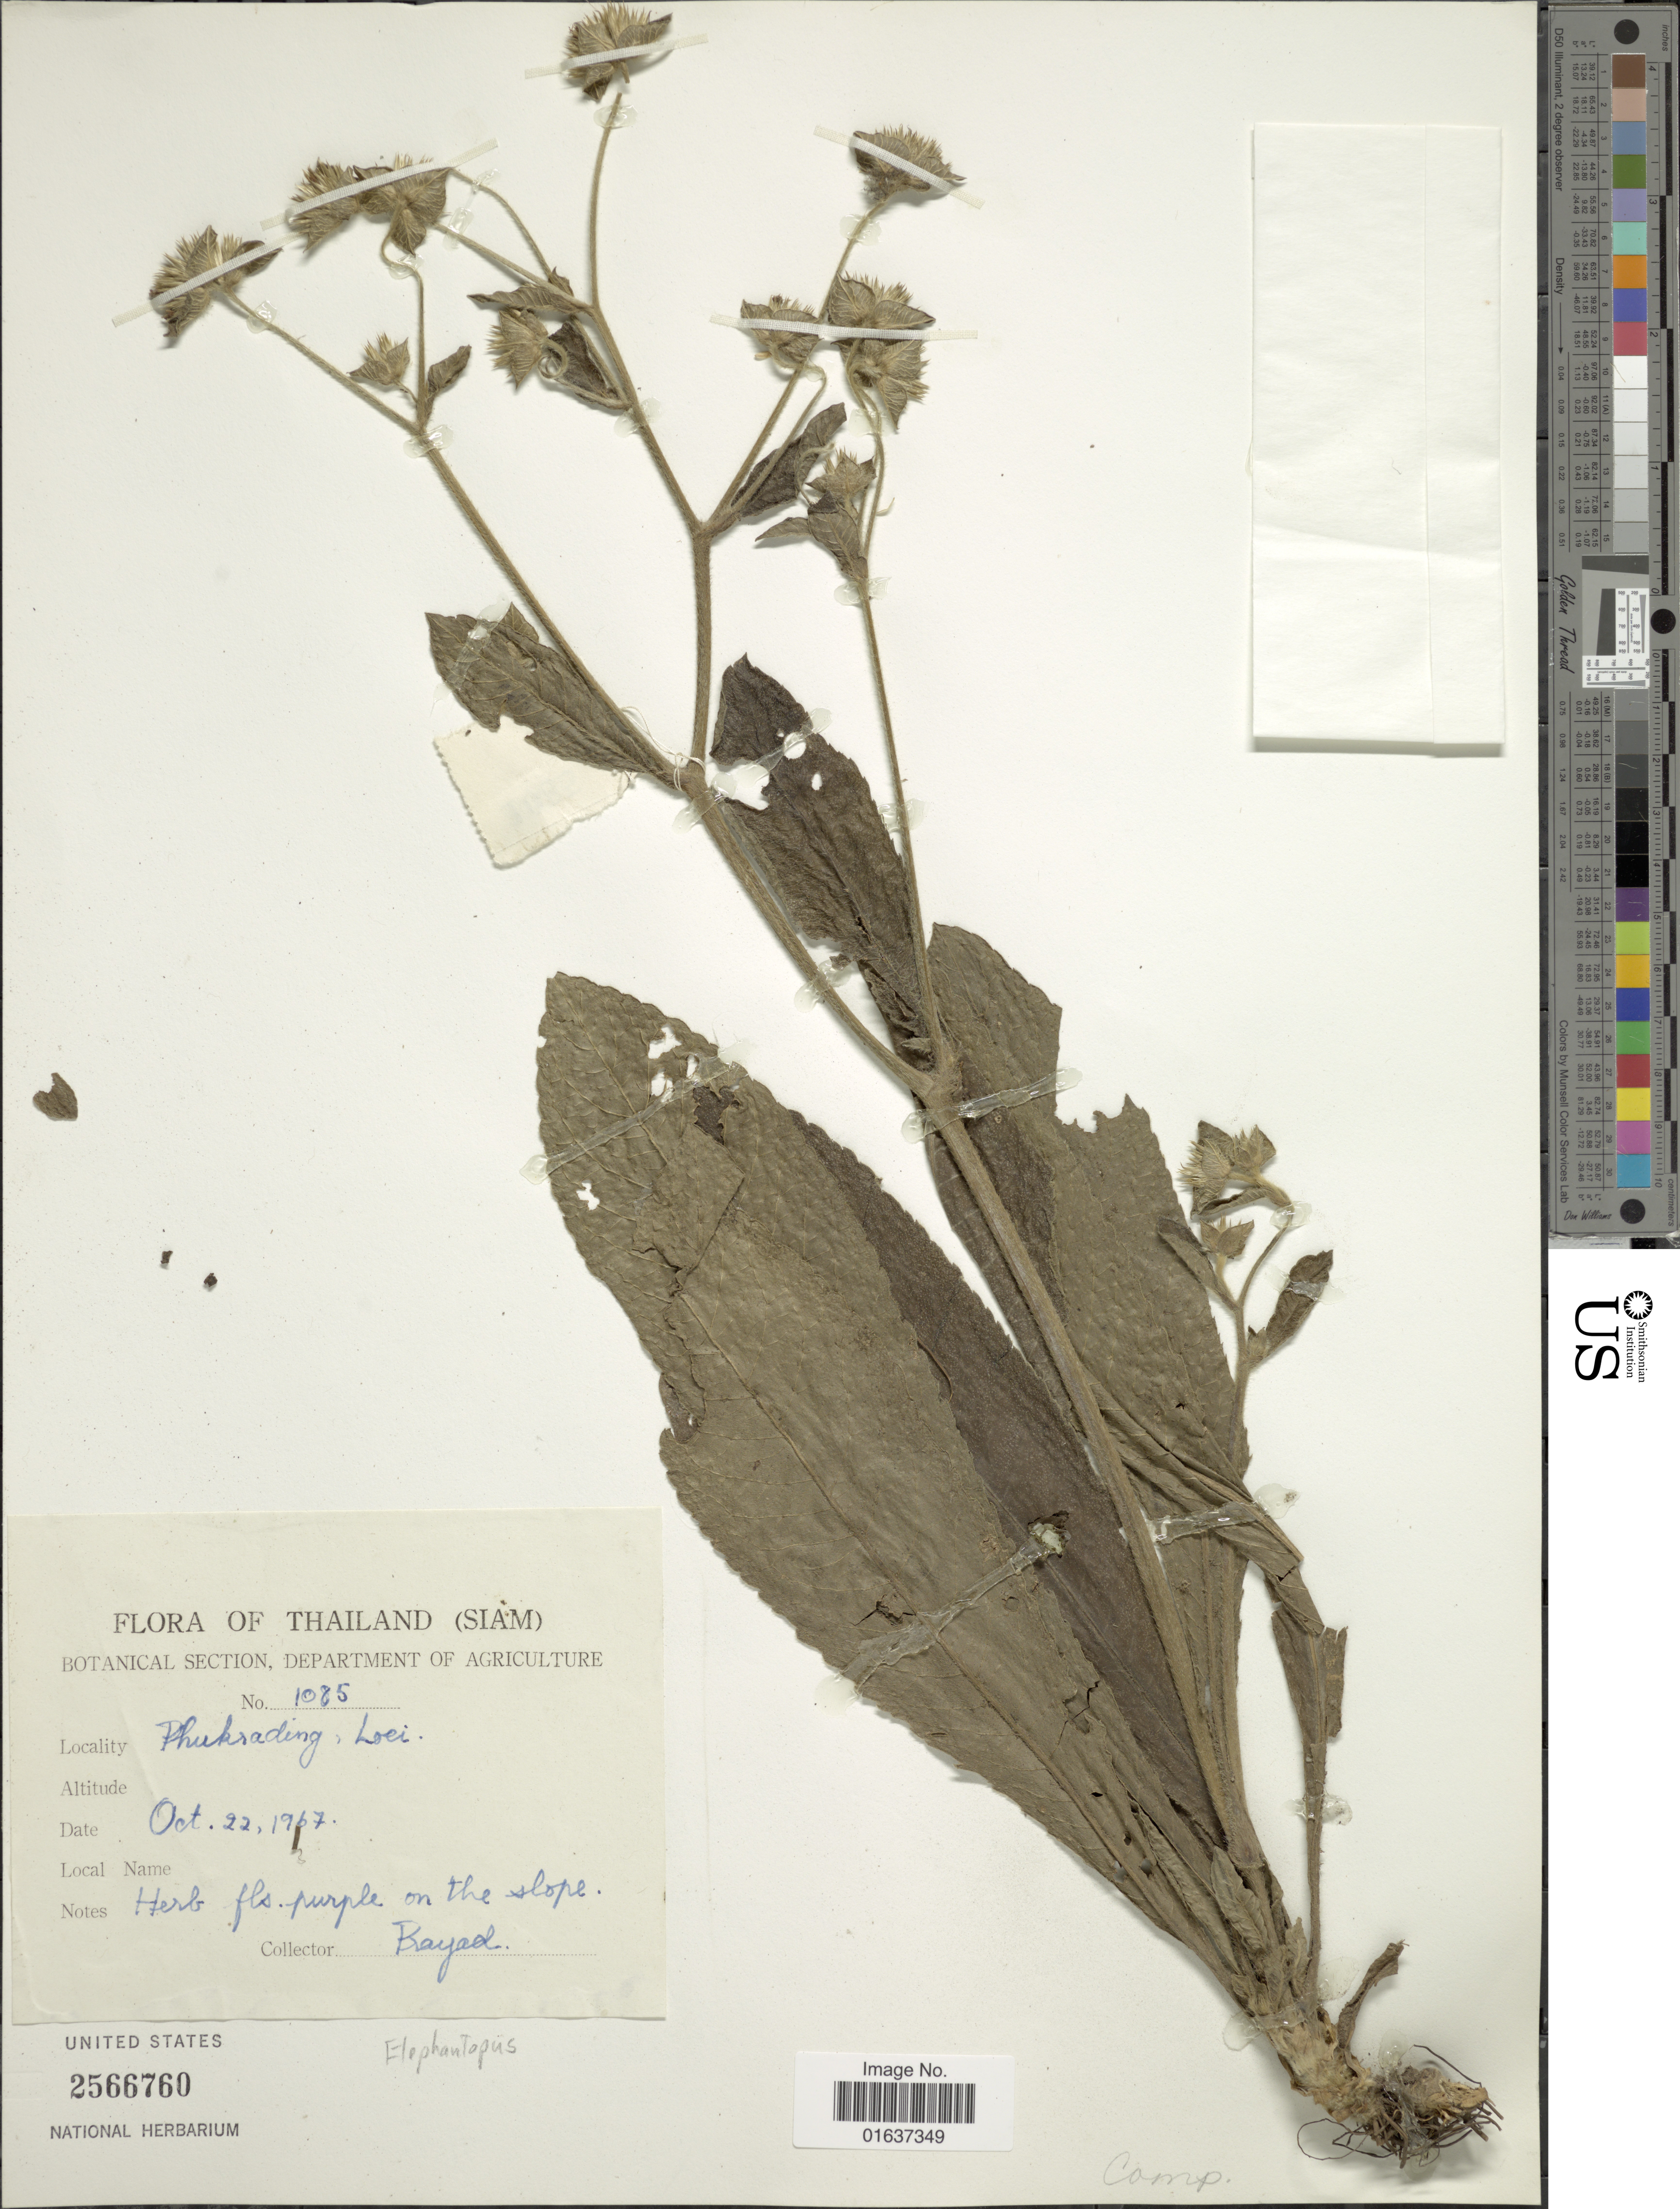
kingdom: Plantae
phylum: Tracheophyta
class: Magnoliopsida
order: Asterales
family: Asteraceae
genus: Elephantopus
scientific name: Elephantopus sp.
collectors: Prayad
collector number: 1025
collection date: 1967-10-22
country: Thailand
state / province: Loei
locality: Thailand (Siam), Phukrading,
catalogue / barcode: US 2566760